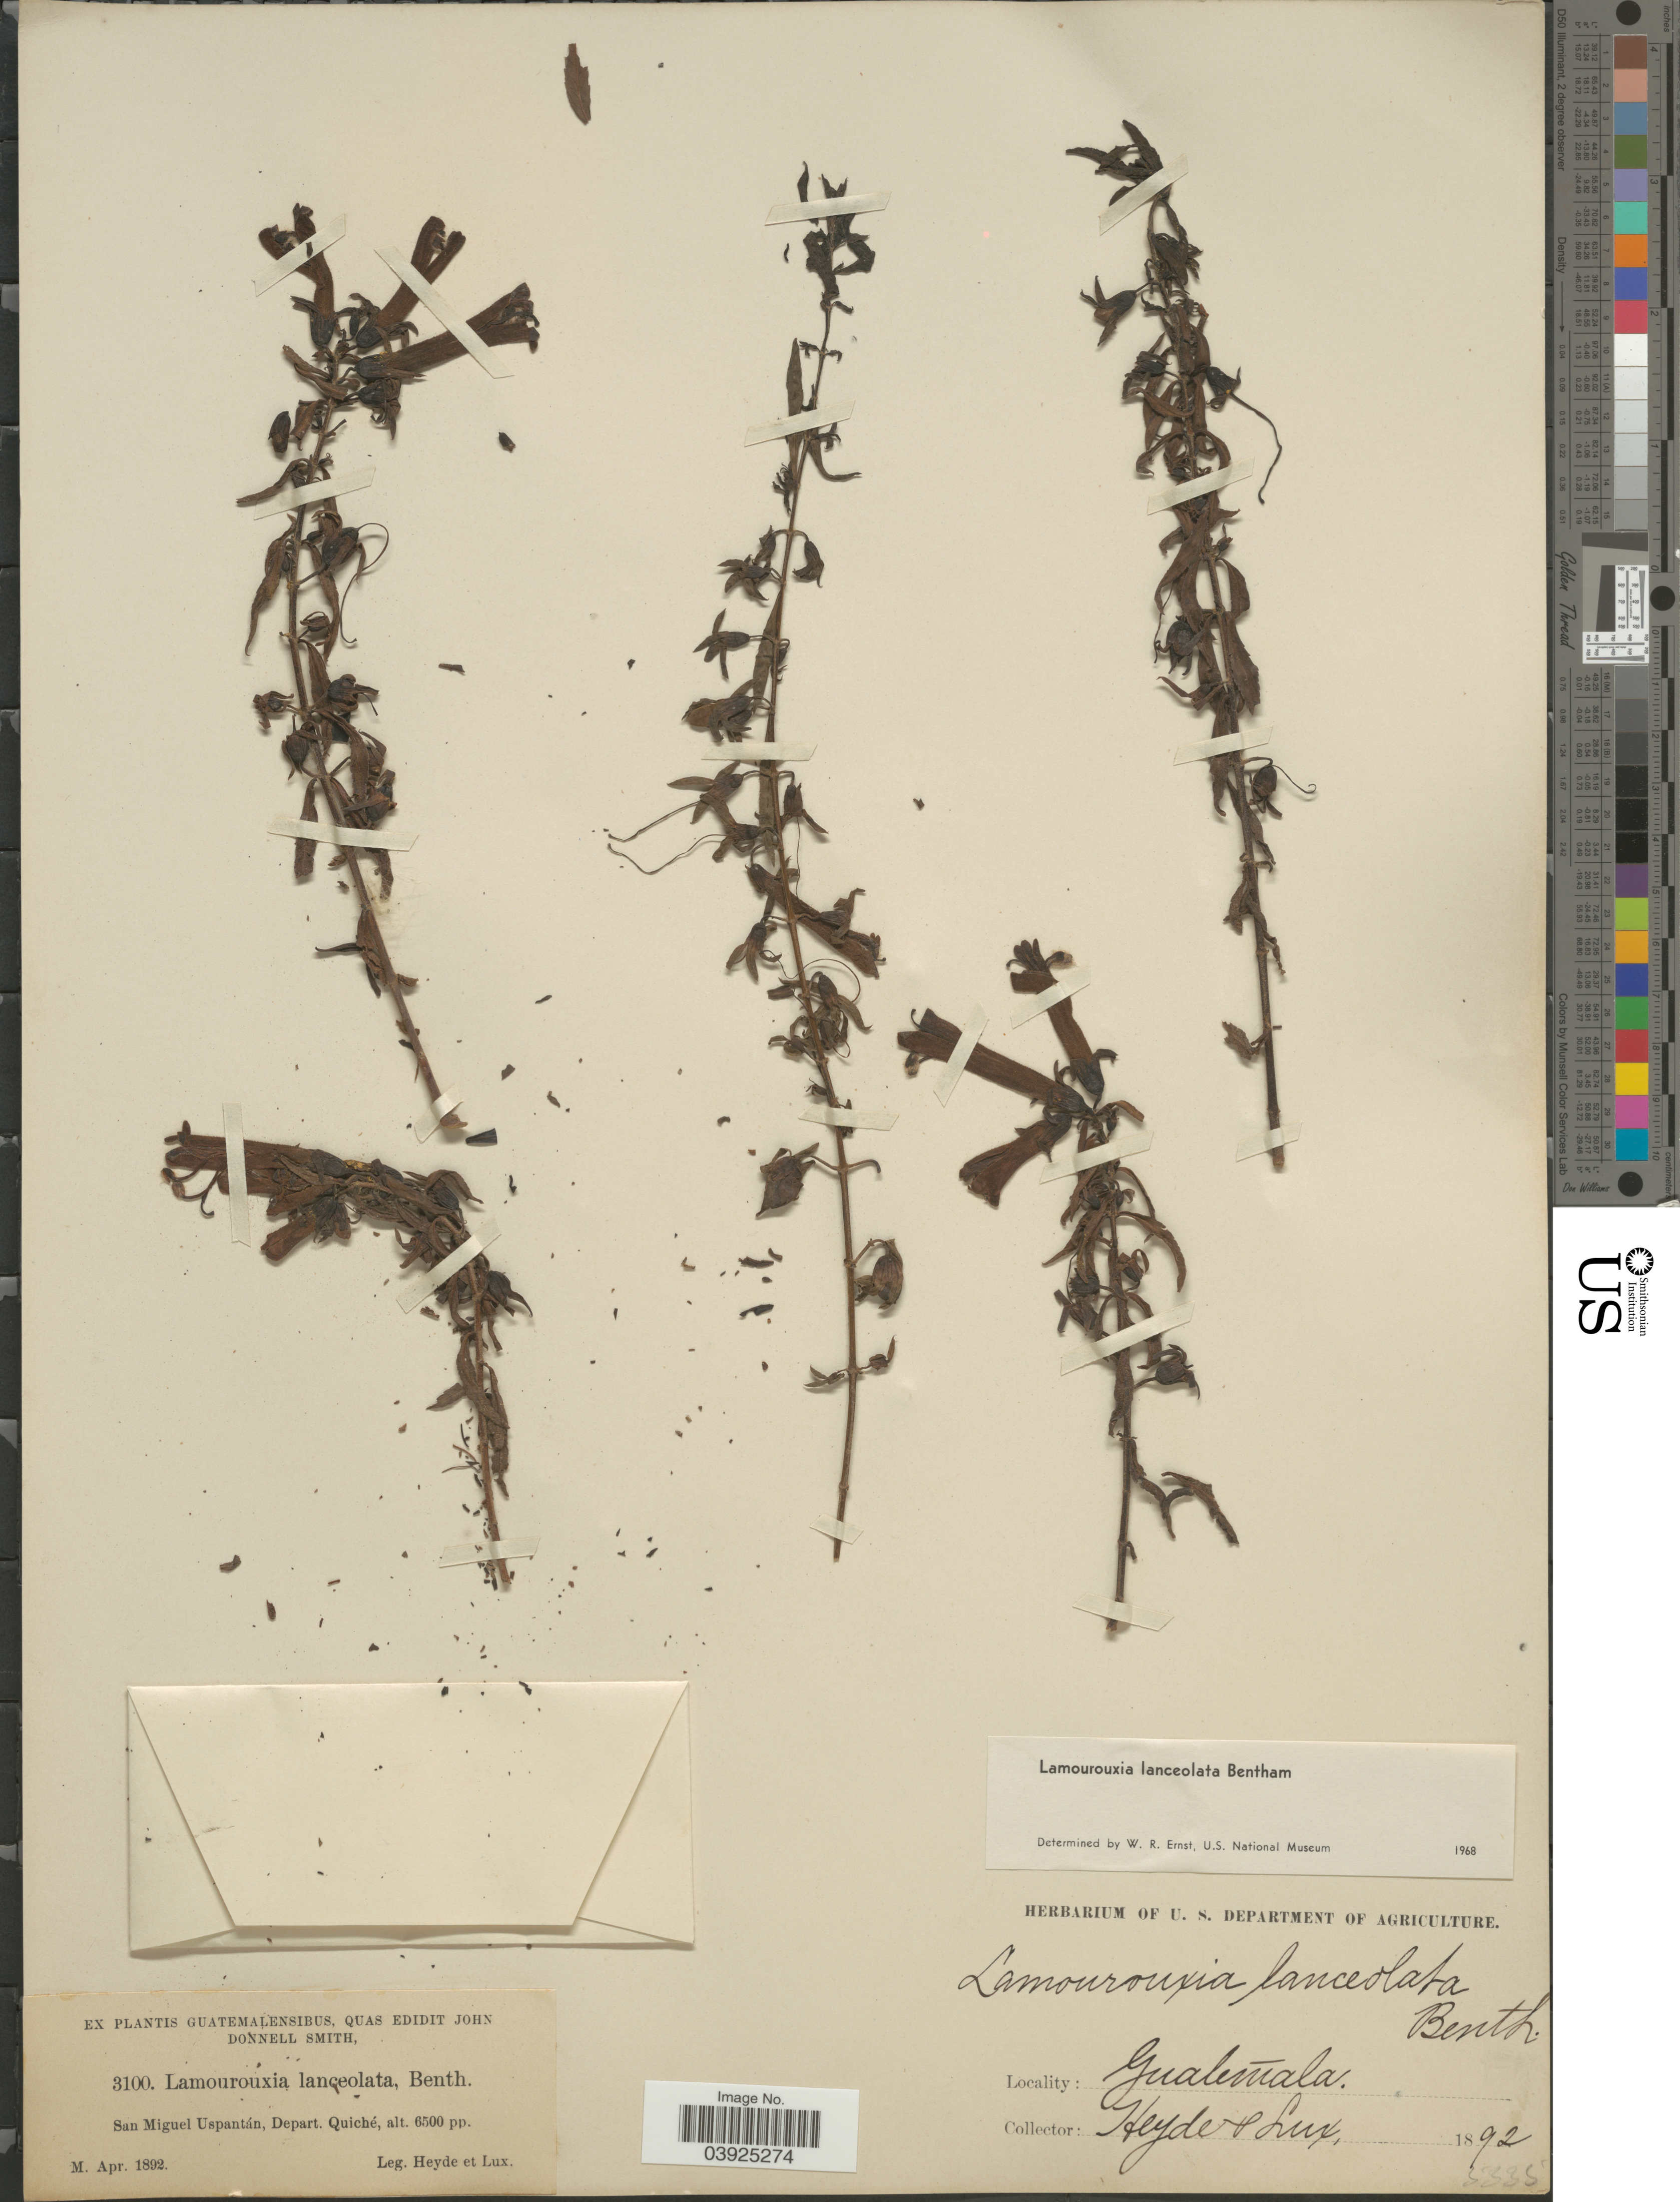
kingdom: Plantae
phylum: Tracheophyta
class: Magnoliopsida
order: Lamiales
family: Orobanchaceae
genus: Lamourouxia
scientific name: Lamourouxia lanceolata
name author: Benth.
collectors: Heyde & Lux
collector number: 3100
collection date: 1892-04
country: Guatemala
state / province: El Quiche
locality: San Miguel Uspantán, Depart. Quiche.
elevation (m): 1981